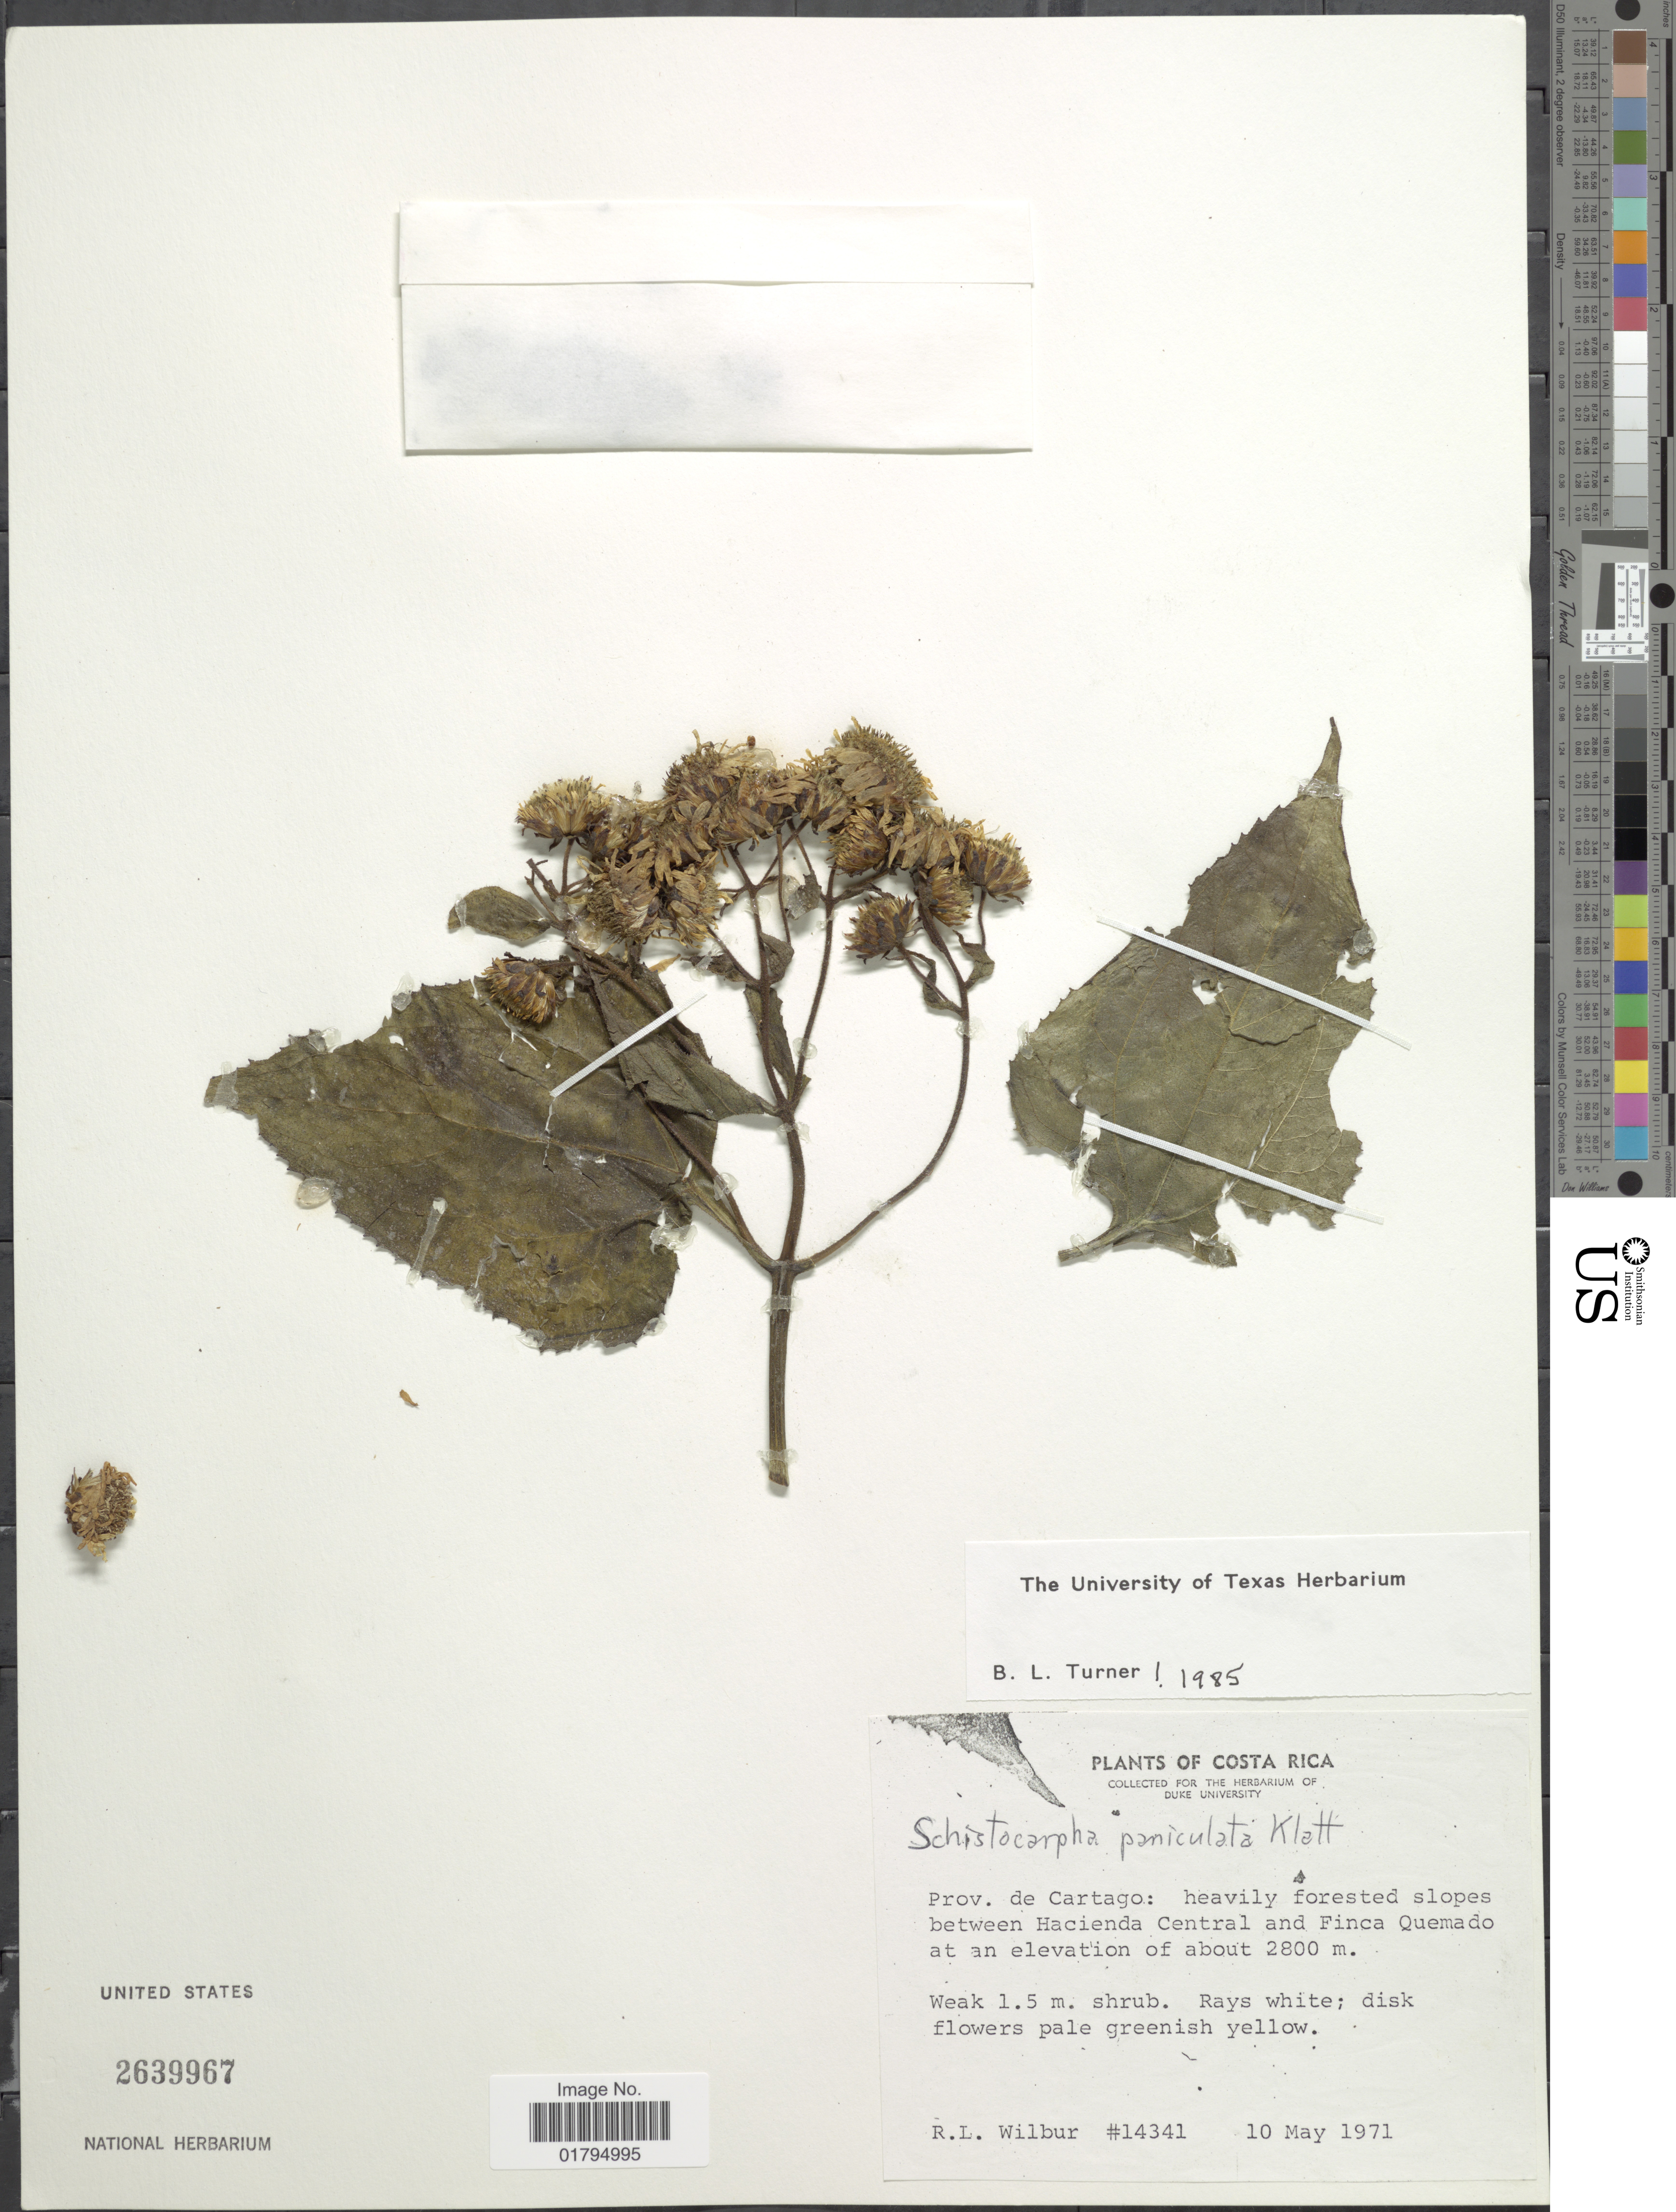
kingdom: Plantae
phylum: Tracheophyta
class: Magnoliopsida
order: Asterales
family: Asteraceae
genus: Schistocarpha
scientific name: Schistocarpha paniculata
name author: Klatt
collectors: R. L. Wilbur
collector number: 14341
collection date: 1971-05-10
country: Costa Rica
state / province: Cartago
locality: Between Hacienda Central and Finca Quemado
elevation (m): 2800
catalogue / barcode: US 2639967